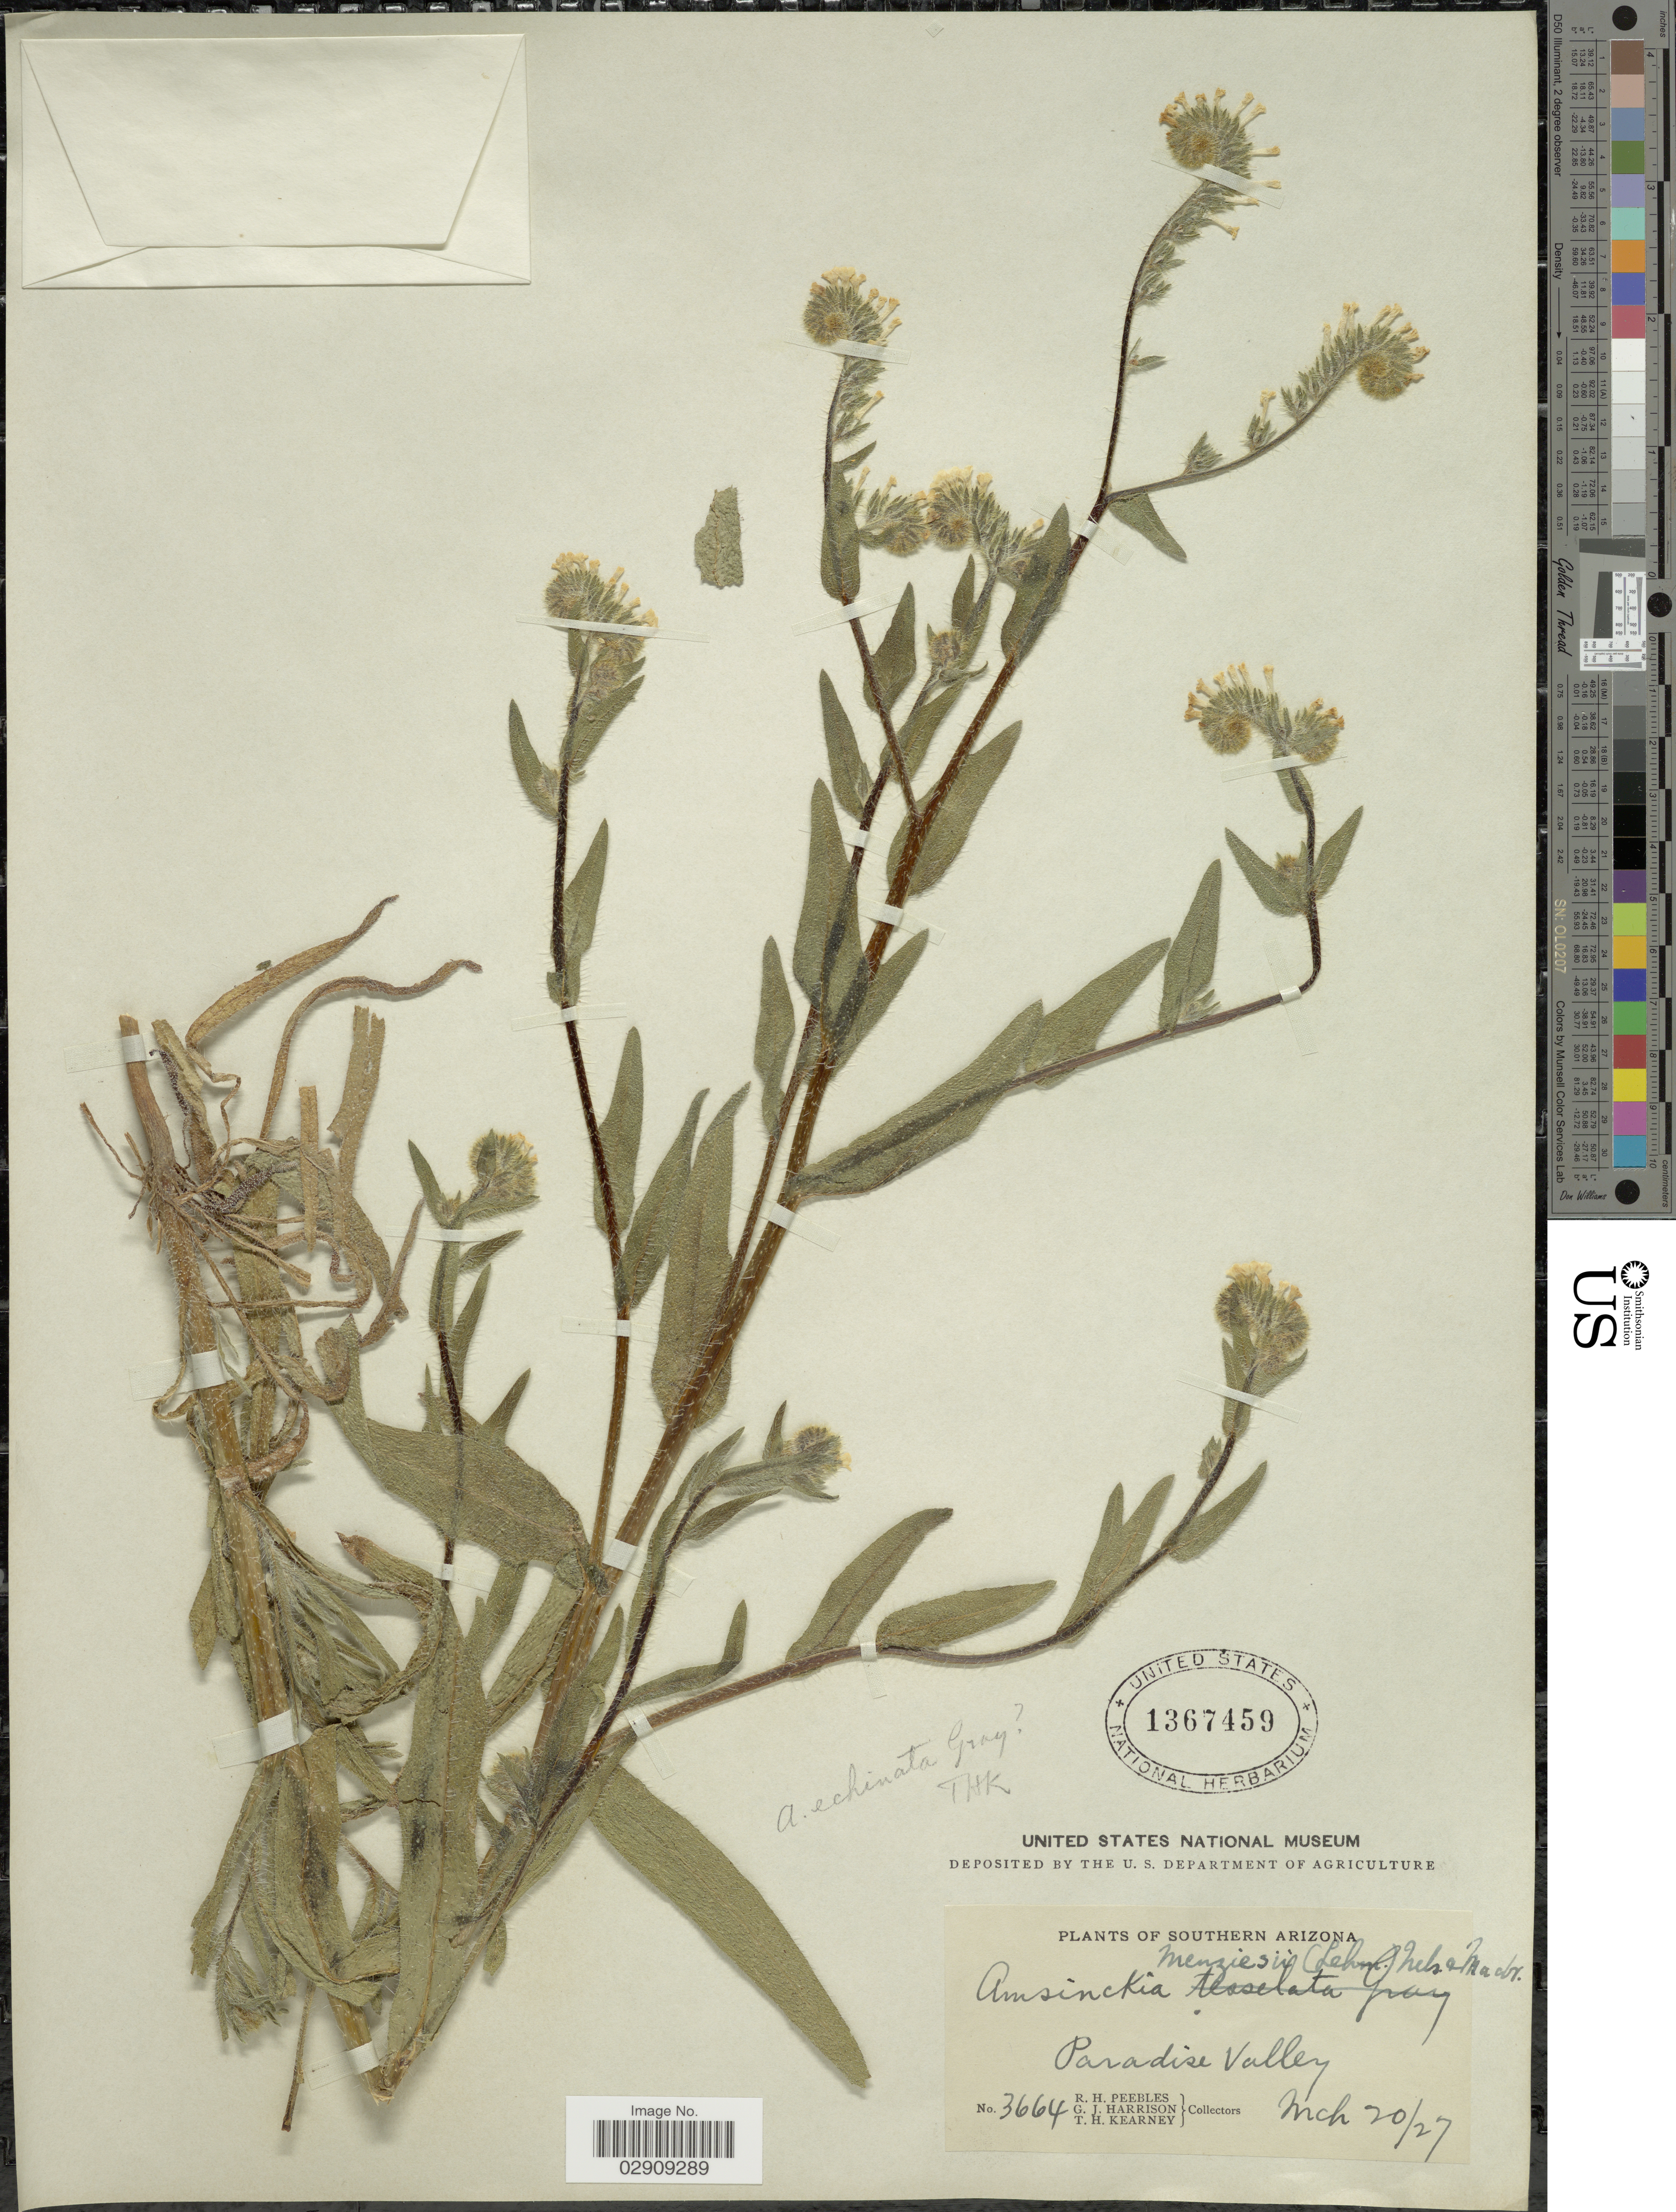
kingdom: Plantae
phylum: Tracheophyta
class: Magnoliopsida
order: Boraginales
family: Boraginaceae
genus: Amsinckia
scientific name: Amsinckia menziesii var. intermedia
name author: (Fisch. & C.A. Mey.) Ganders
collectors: R. H. Peebles, G. J. Harrison & T. H. Kearney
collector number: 3664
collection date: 1927-03-20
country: United States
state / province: Arizona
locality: Southern Arizona. Paradise Valley.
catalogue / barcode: US 1367459